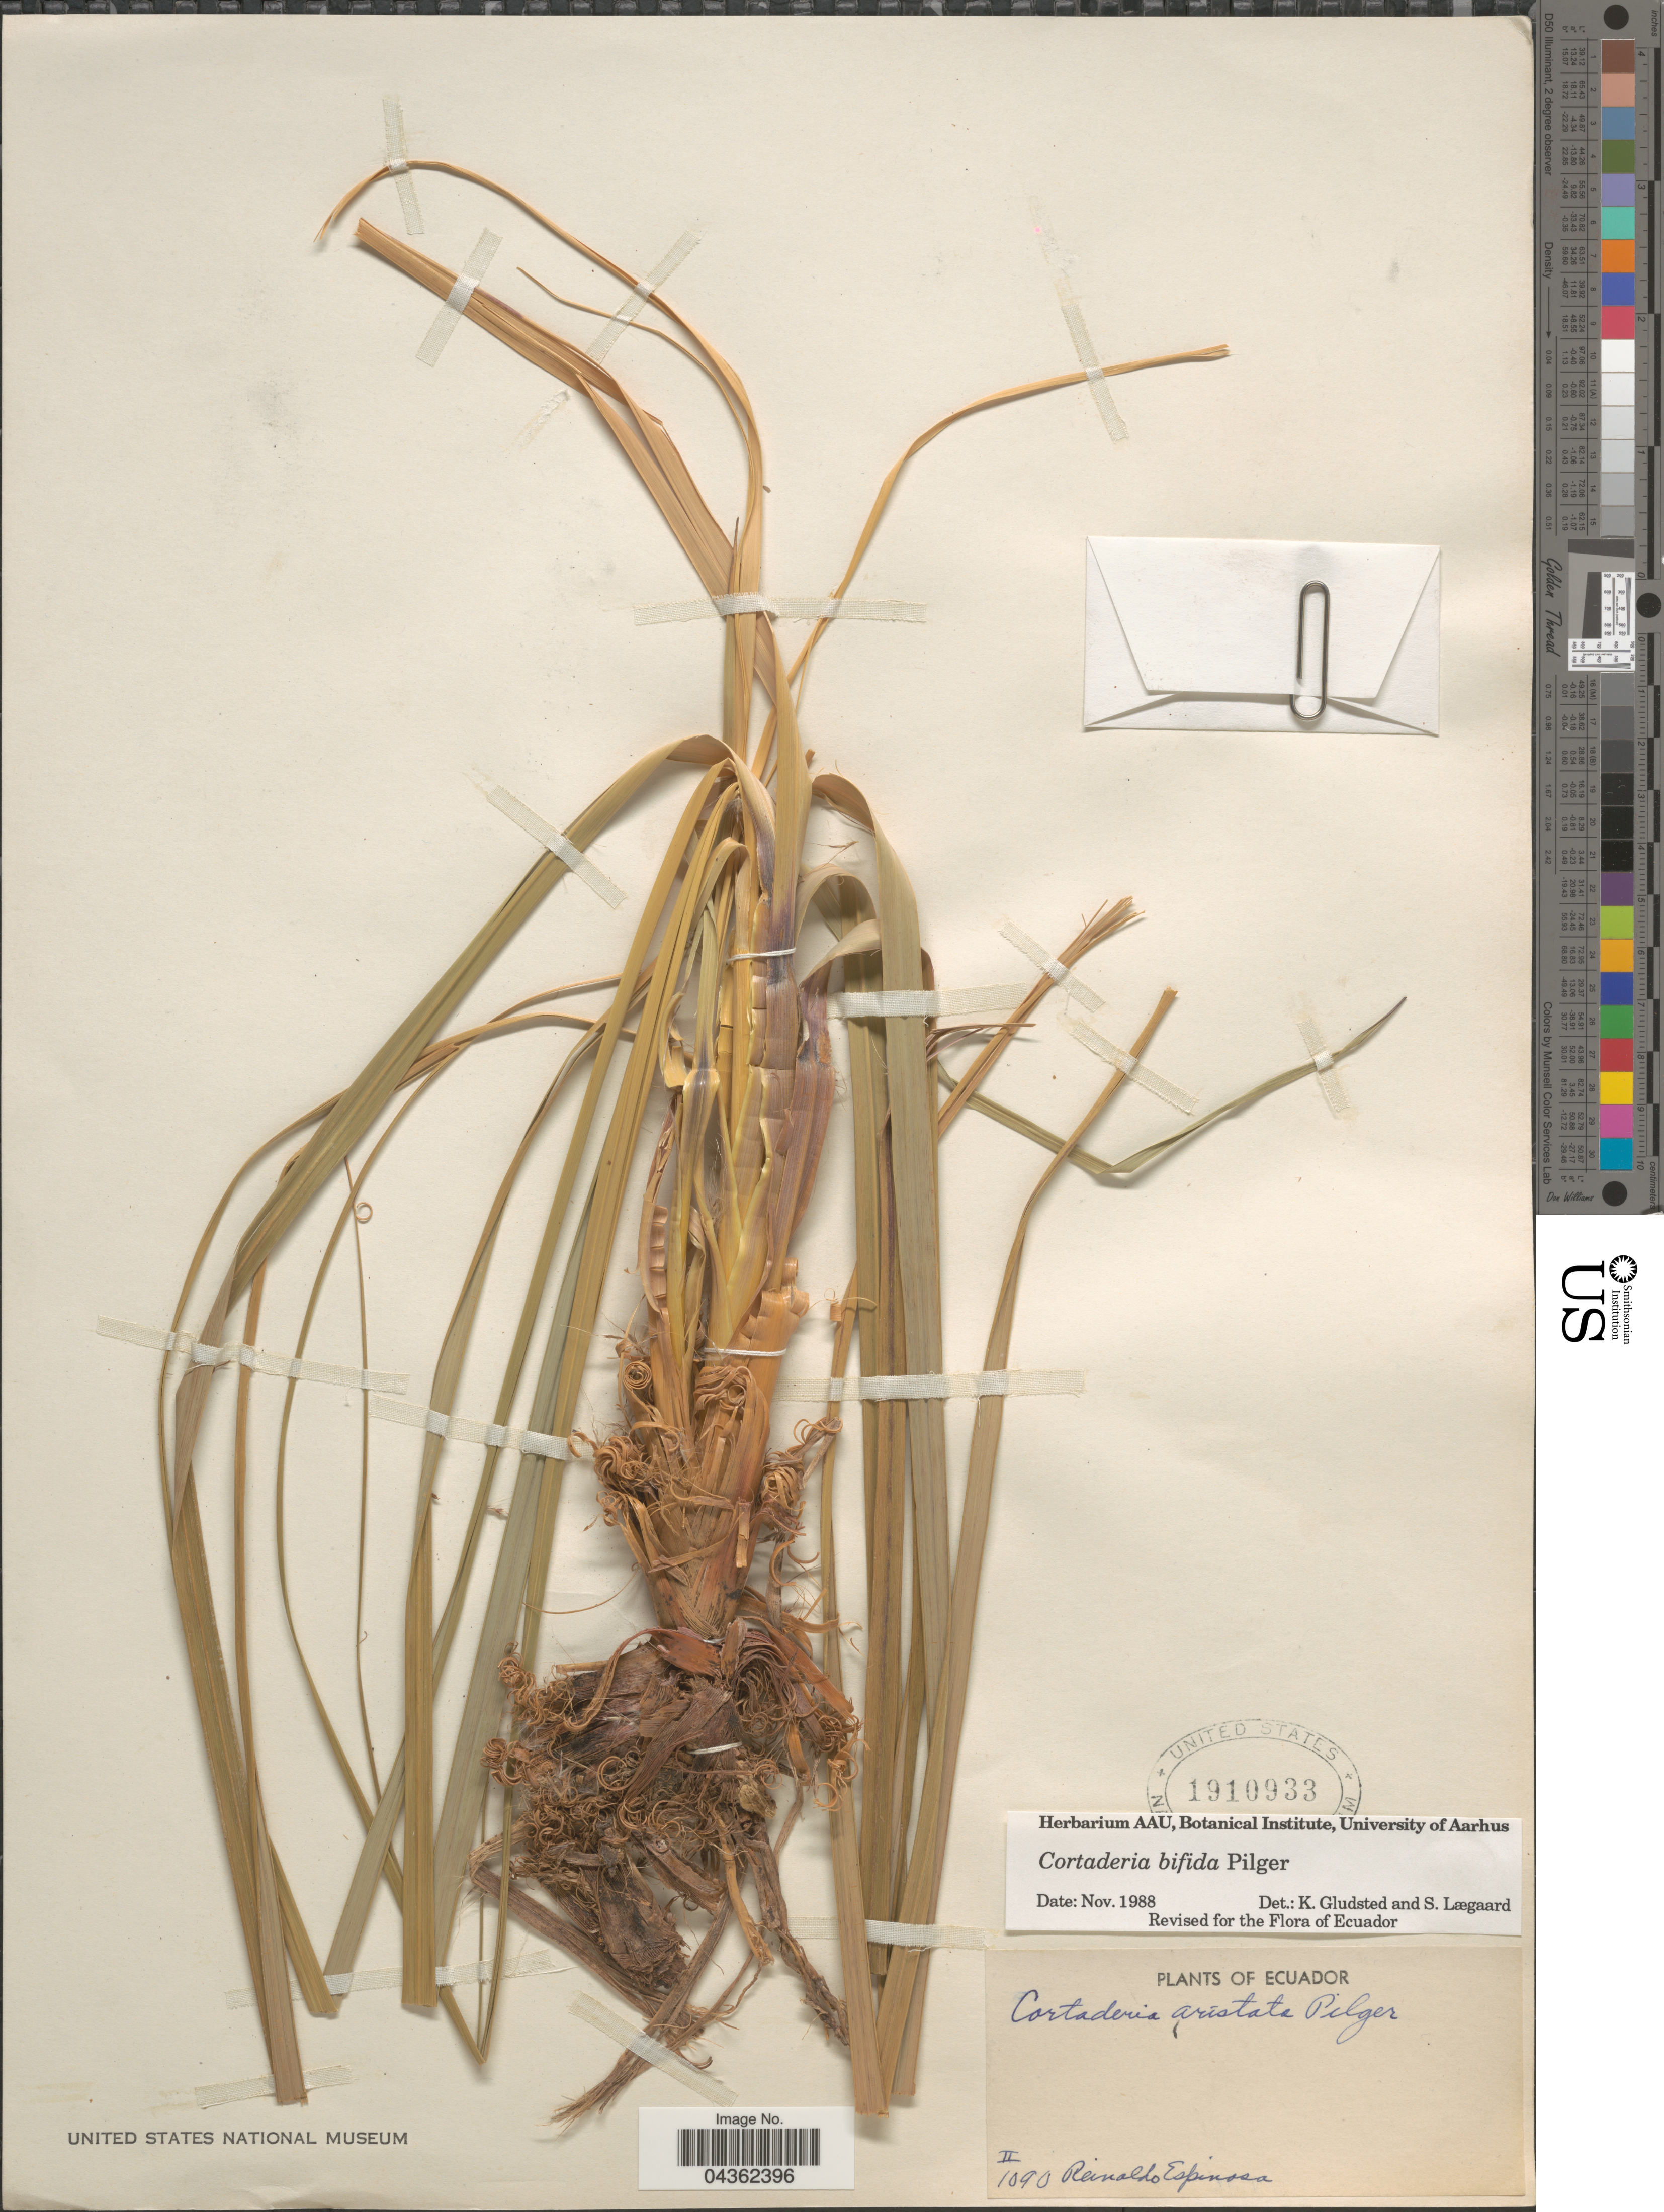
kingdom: Plantae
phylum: Tracheophyta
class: Liliopsida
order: Poales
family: Poaceae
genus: Cortaderia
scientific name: Cortaderia bifida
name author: Pilg.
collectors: R. Espinosa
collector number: II1090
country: Ecuador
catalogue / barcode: US 1910933